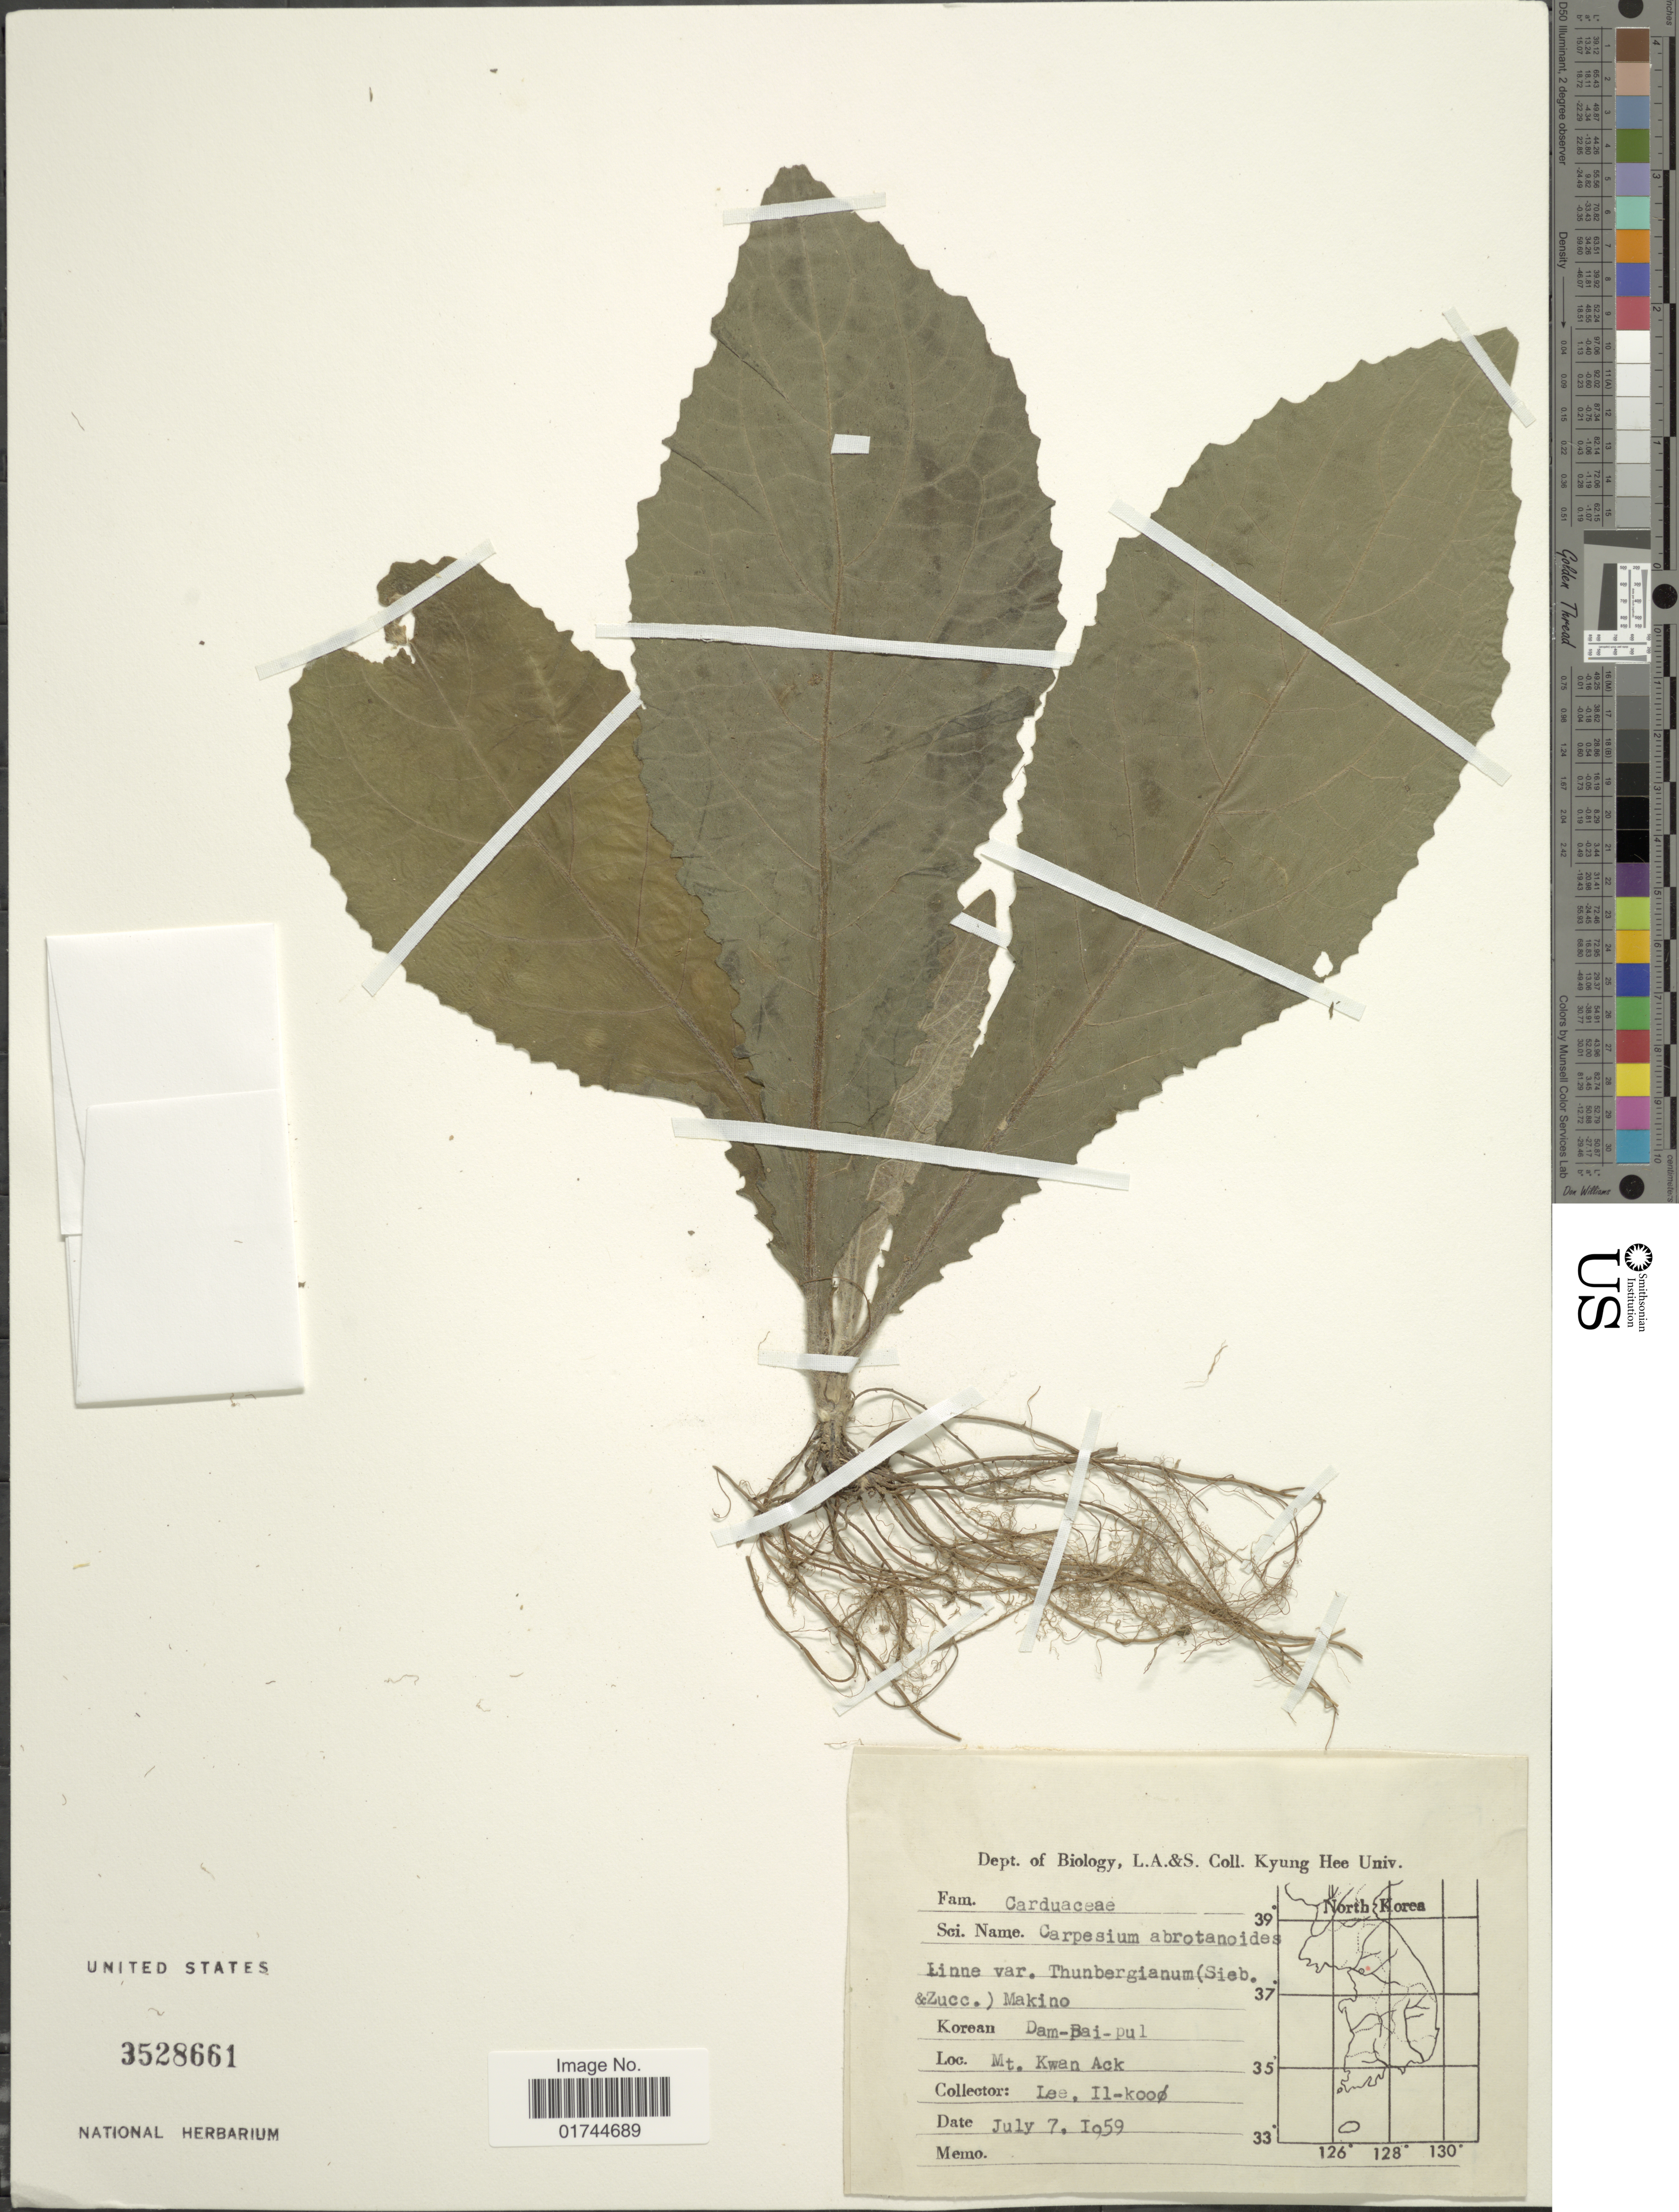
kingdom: Plantae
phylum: Tracheophyta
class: Magnoliopsida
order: Asterales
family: Asteraceae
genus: Carpesium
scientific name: Carpesium abrotanoides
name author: L.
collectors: I. Lee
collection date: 1959-07-07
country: South Korea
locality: Mt. Kwan Ack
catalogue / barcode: US 3528661